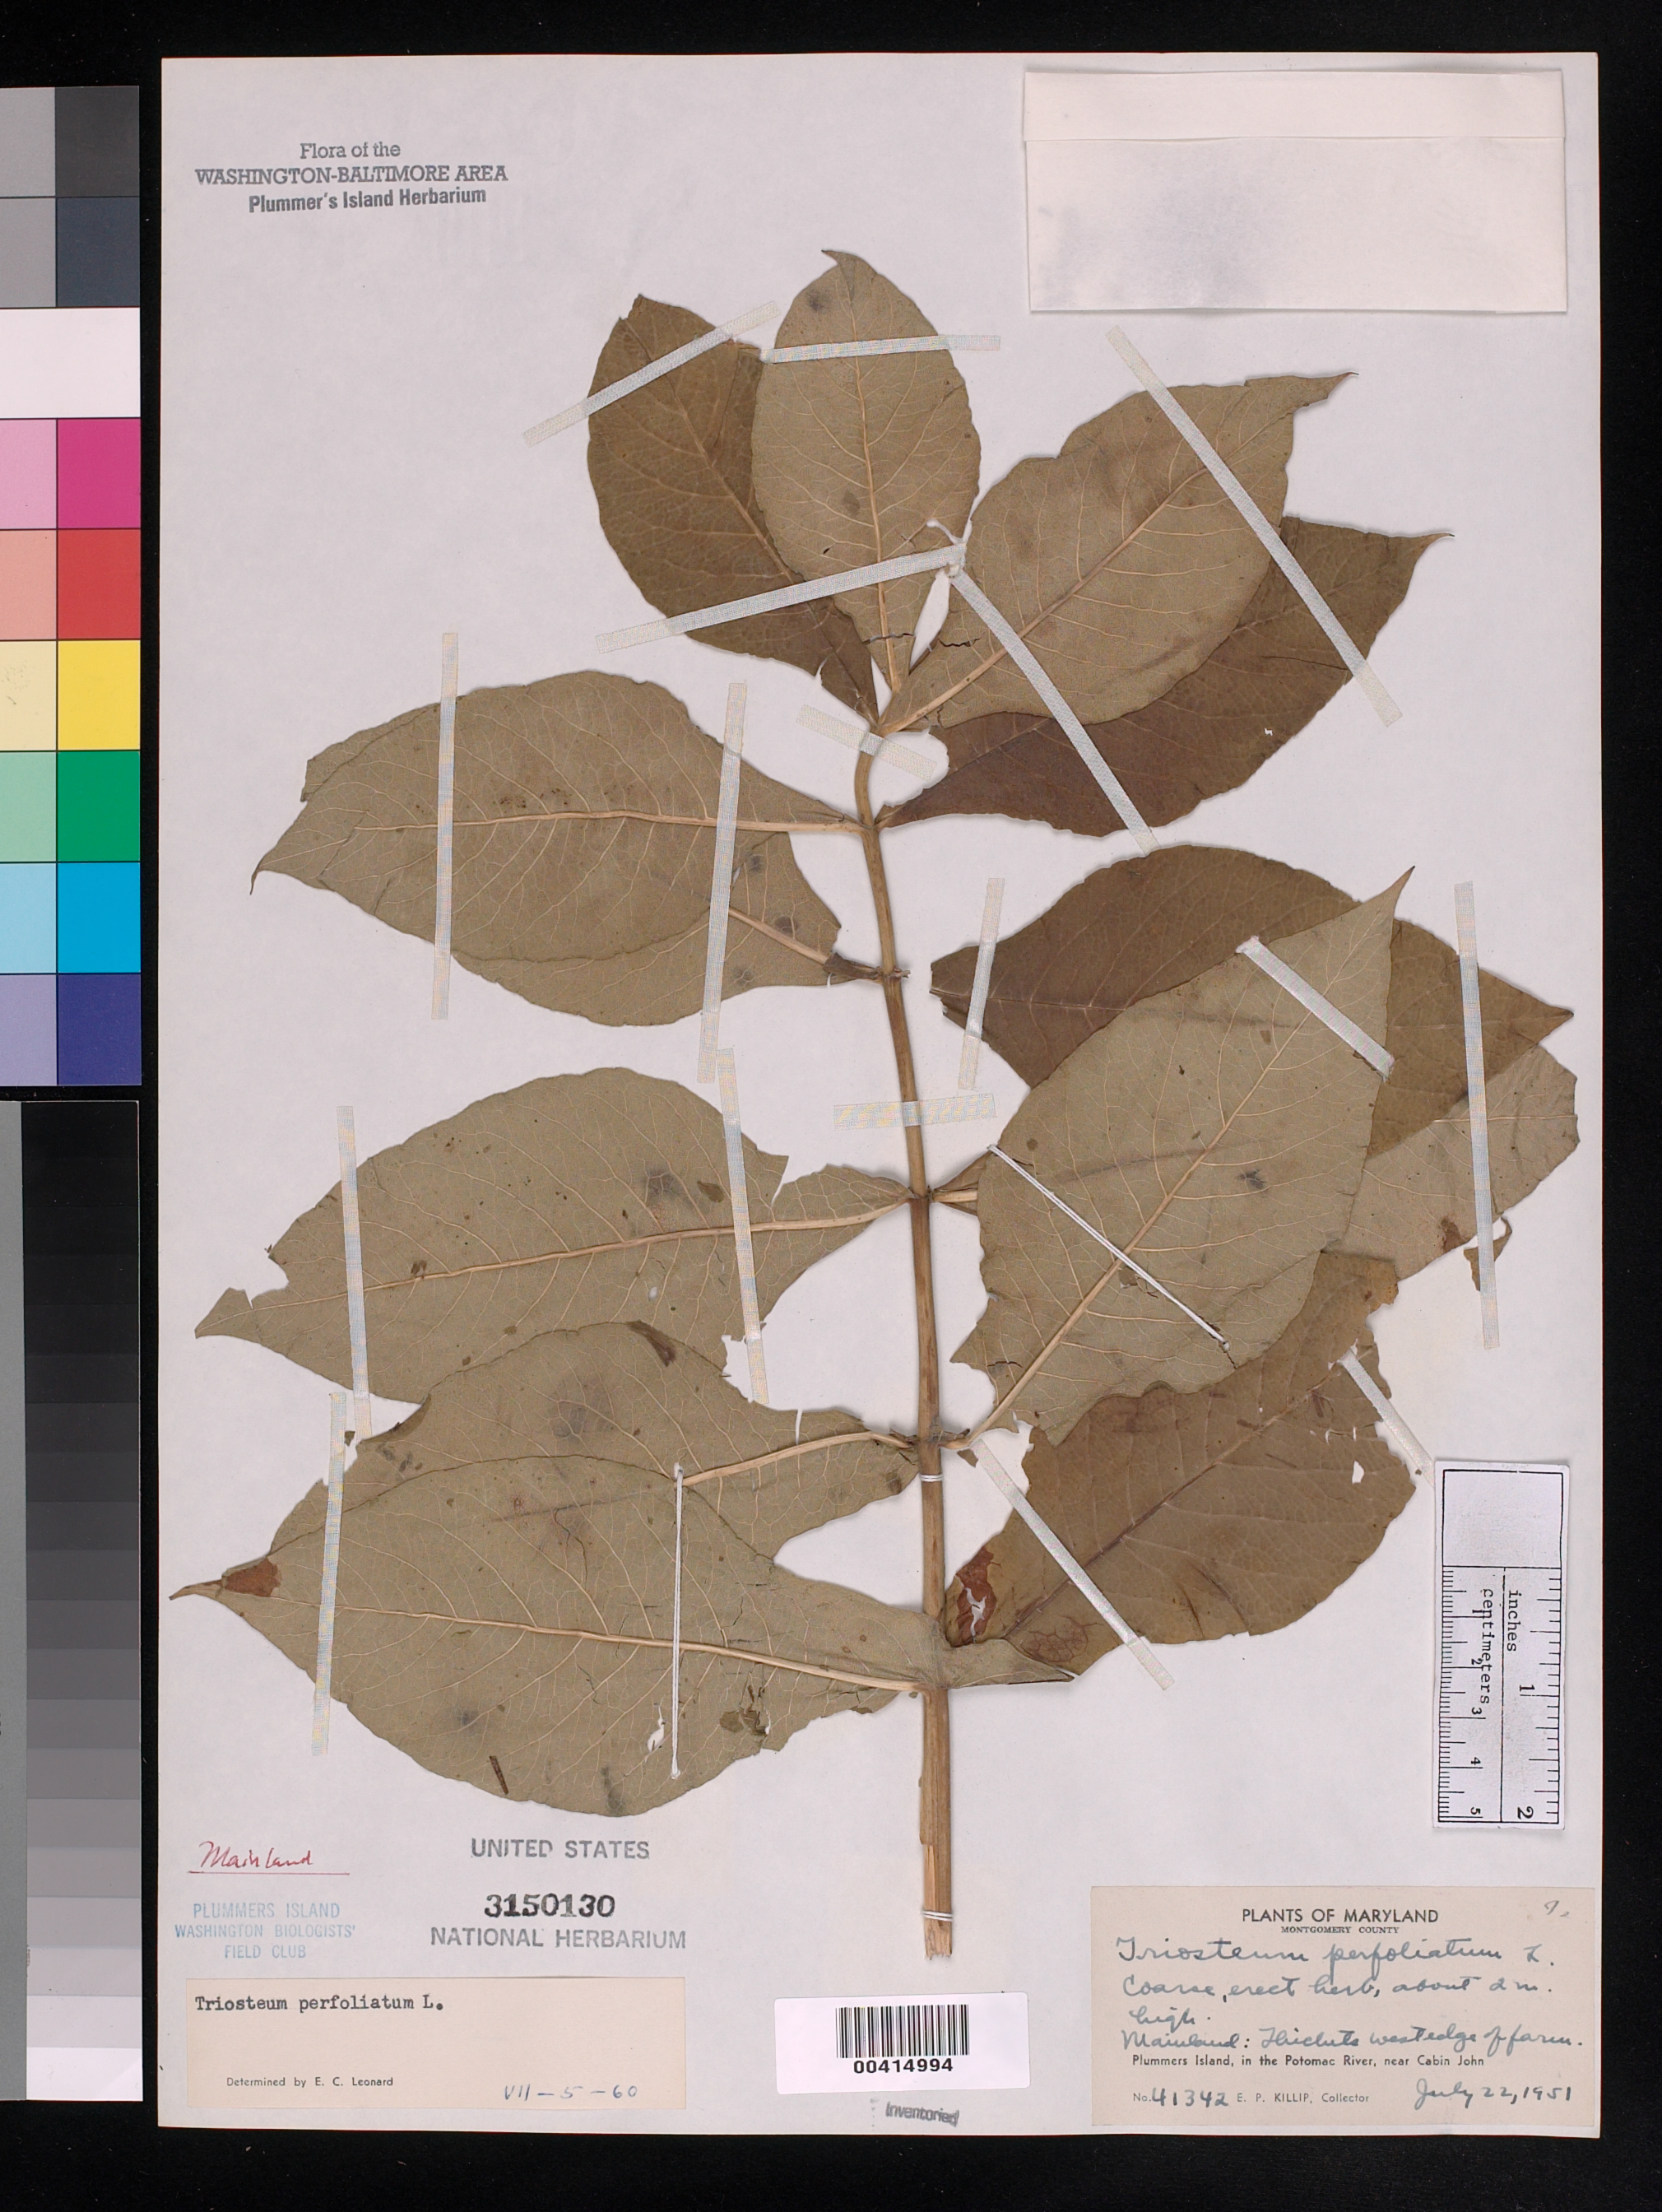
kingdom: Plantae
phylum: Tracheophyta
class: Magnoliopsida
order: Dipsacales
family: Caprifoliaceae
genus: Triosteum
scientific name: Triosteum perfoliatum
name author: L.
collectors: E. P. Killip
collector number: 41342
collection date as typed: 22 Jul 1951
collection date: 1951-07-22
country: United States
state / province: Maryland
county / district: Montgomery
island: Plummers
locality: Plummer's Island, Thicket west edge of farm C. & O. Canal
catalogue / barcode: US 3150130